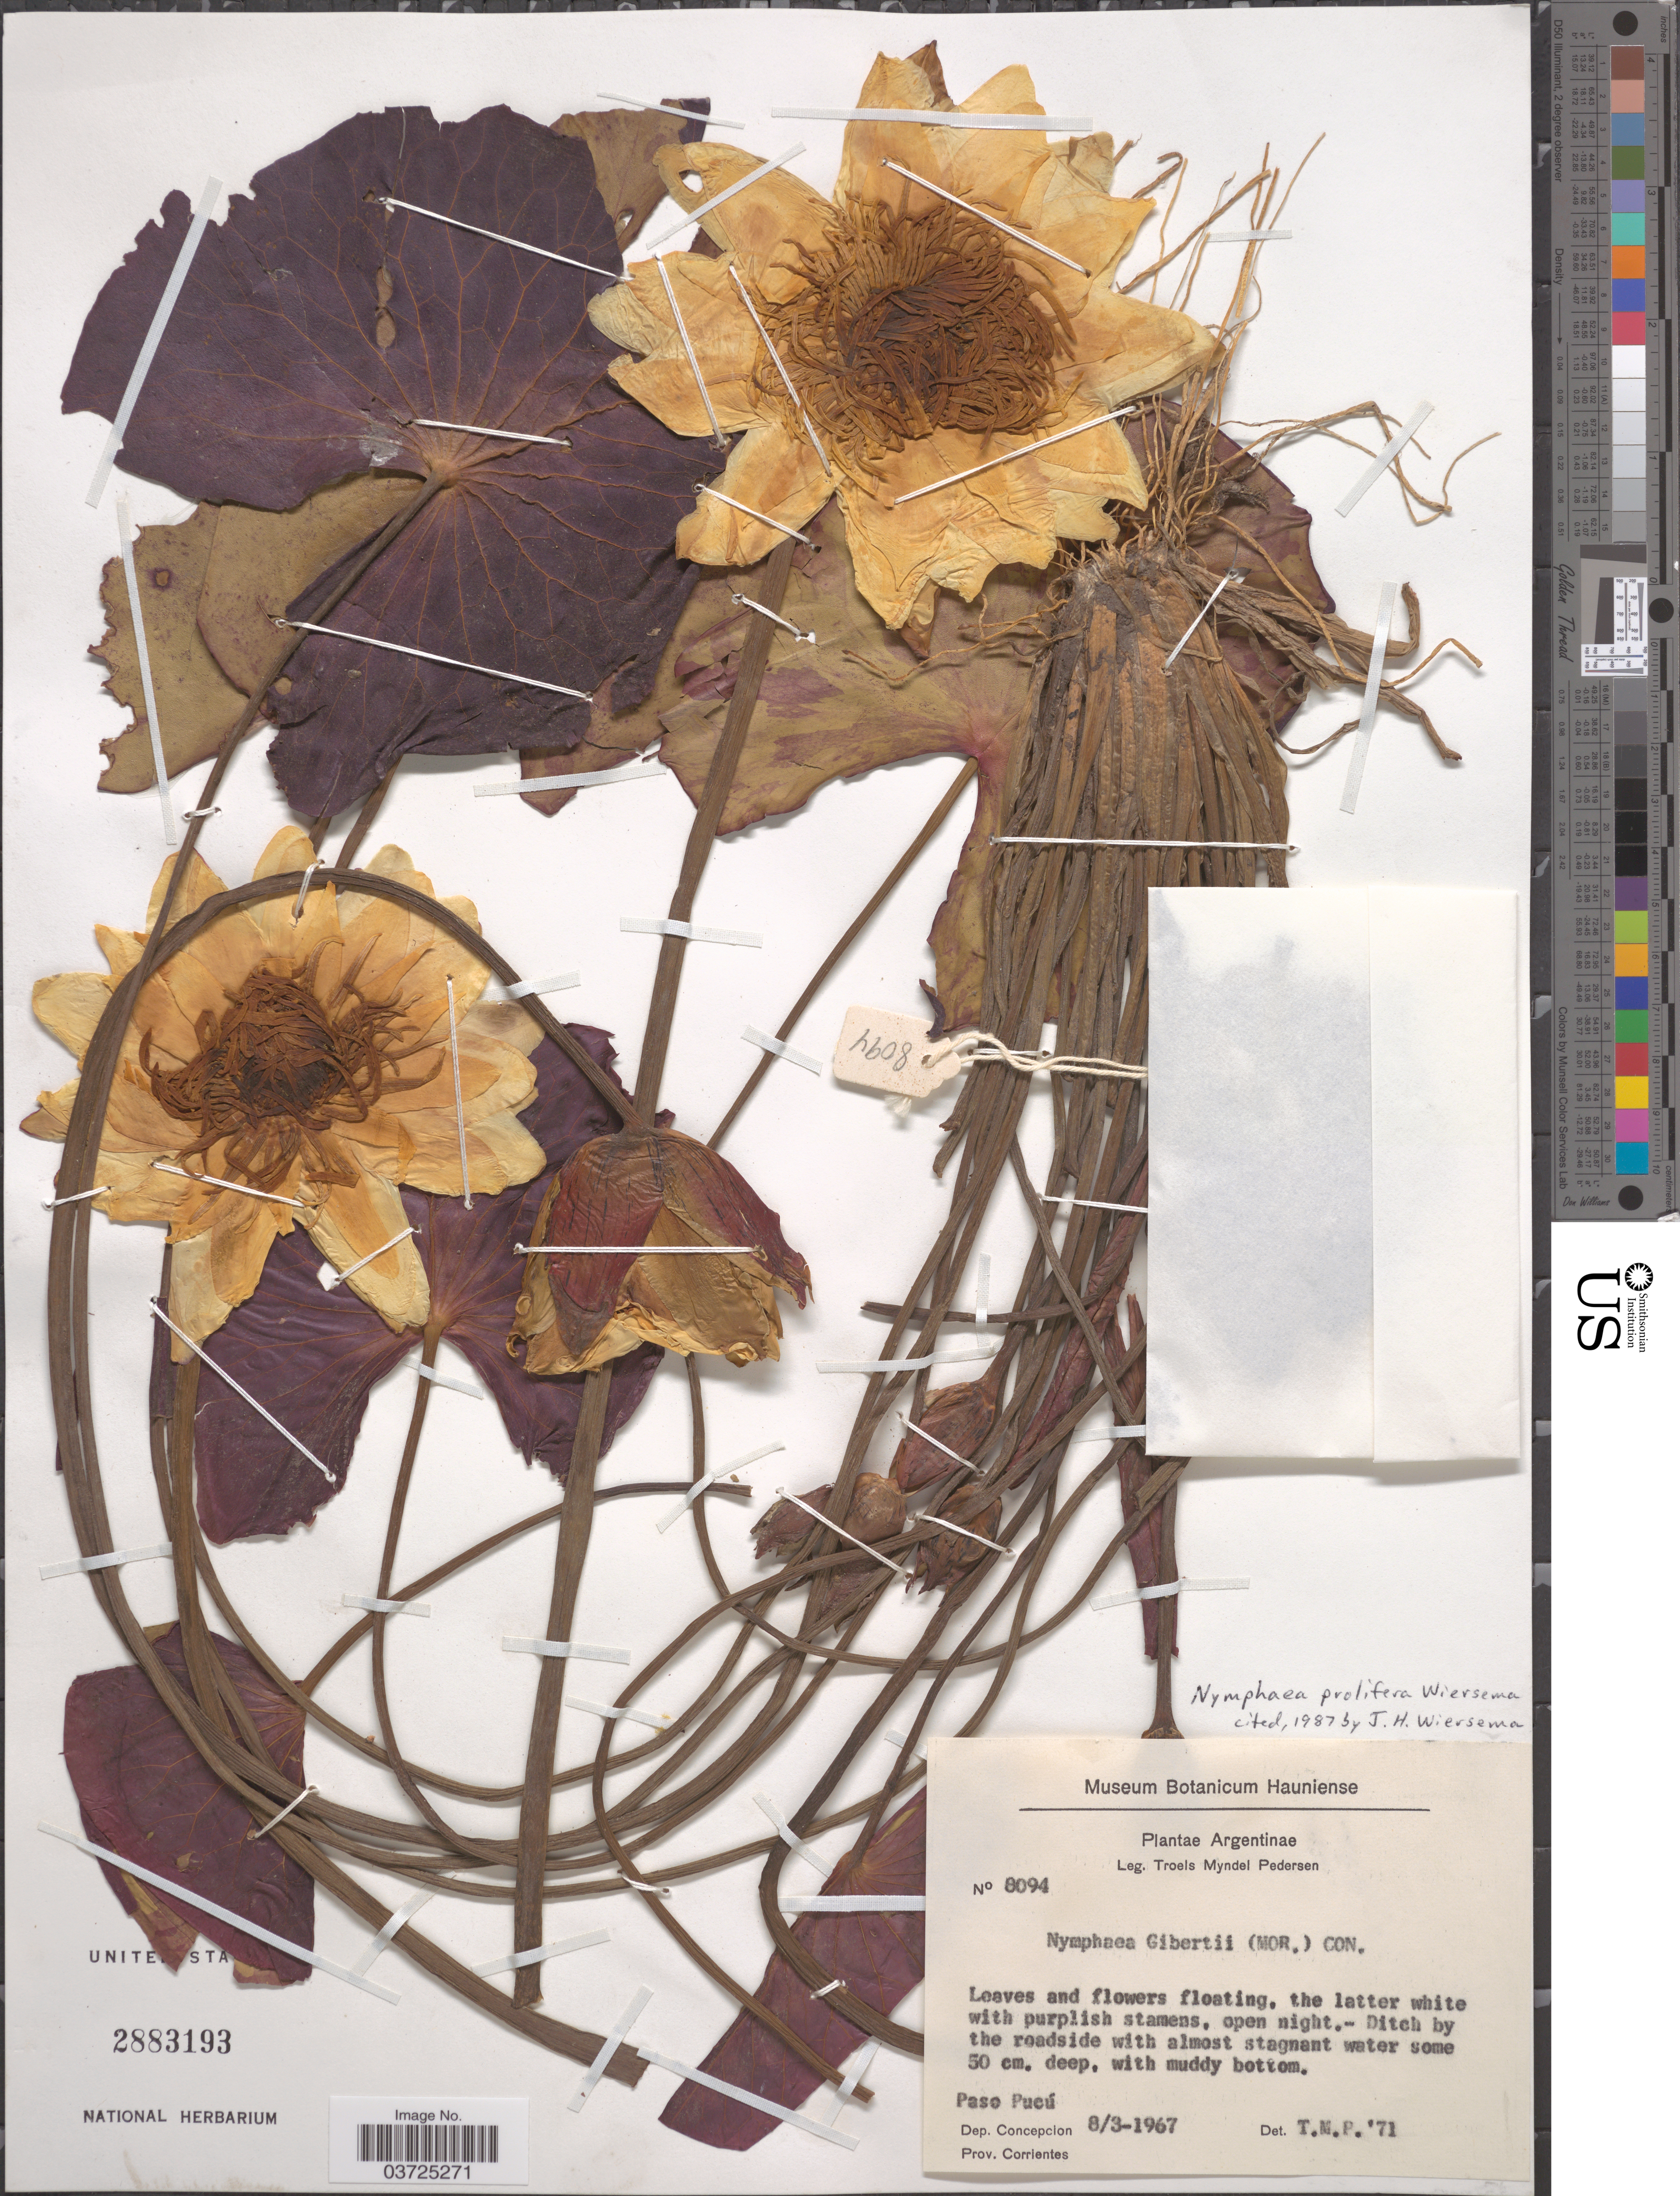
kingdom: Plantae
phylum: Tracheophyta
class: Magnoliopsida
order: Nymphaeales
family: Nymphaeaceae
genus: Nymphaea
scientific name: Nymphaea prolifera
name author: Wiersema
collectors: T. Pederson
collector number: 8094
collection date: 1967-03-08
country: Argentina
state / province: Corrientes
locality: Paso Pucú. Dep. Concepcion.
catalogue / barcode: US 2883193